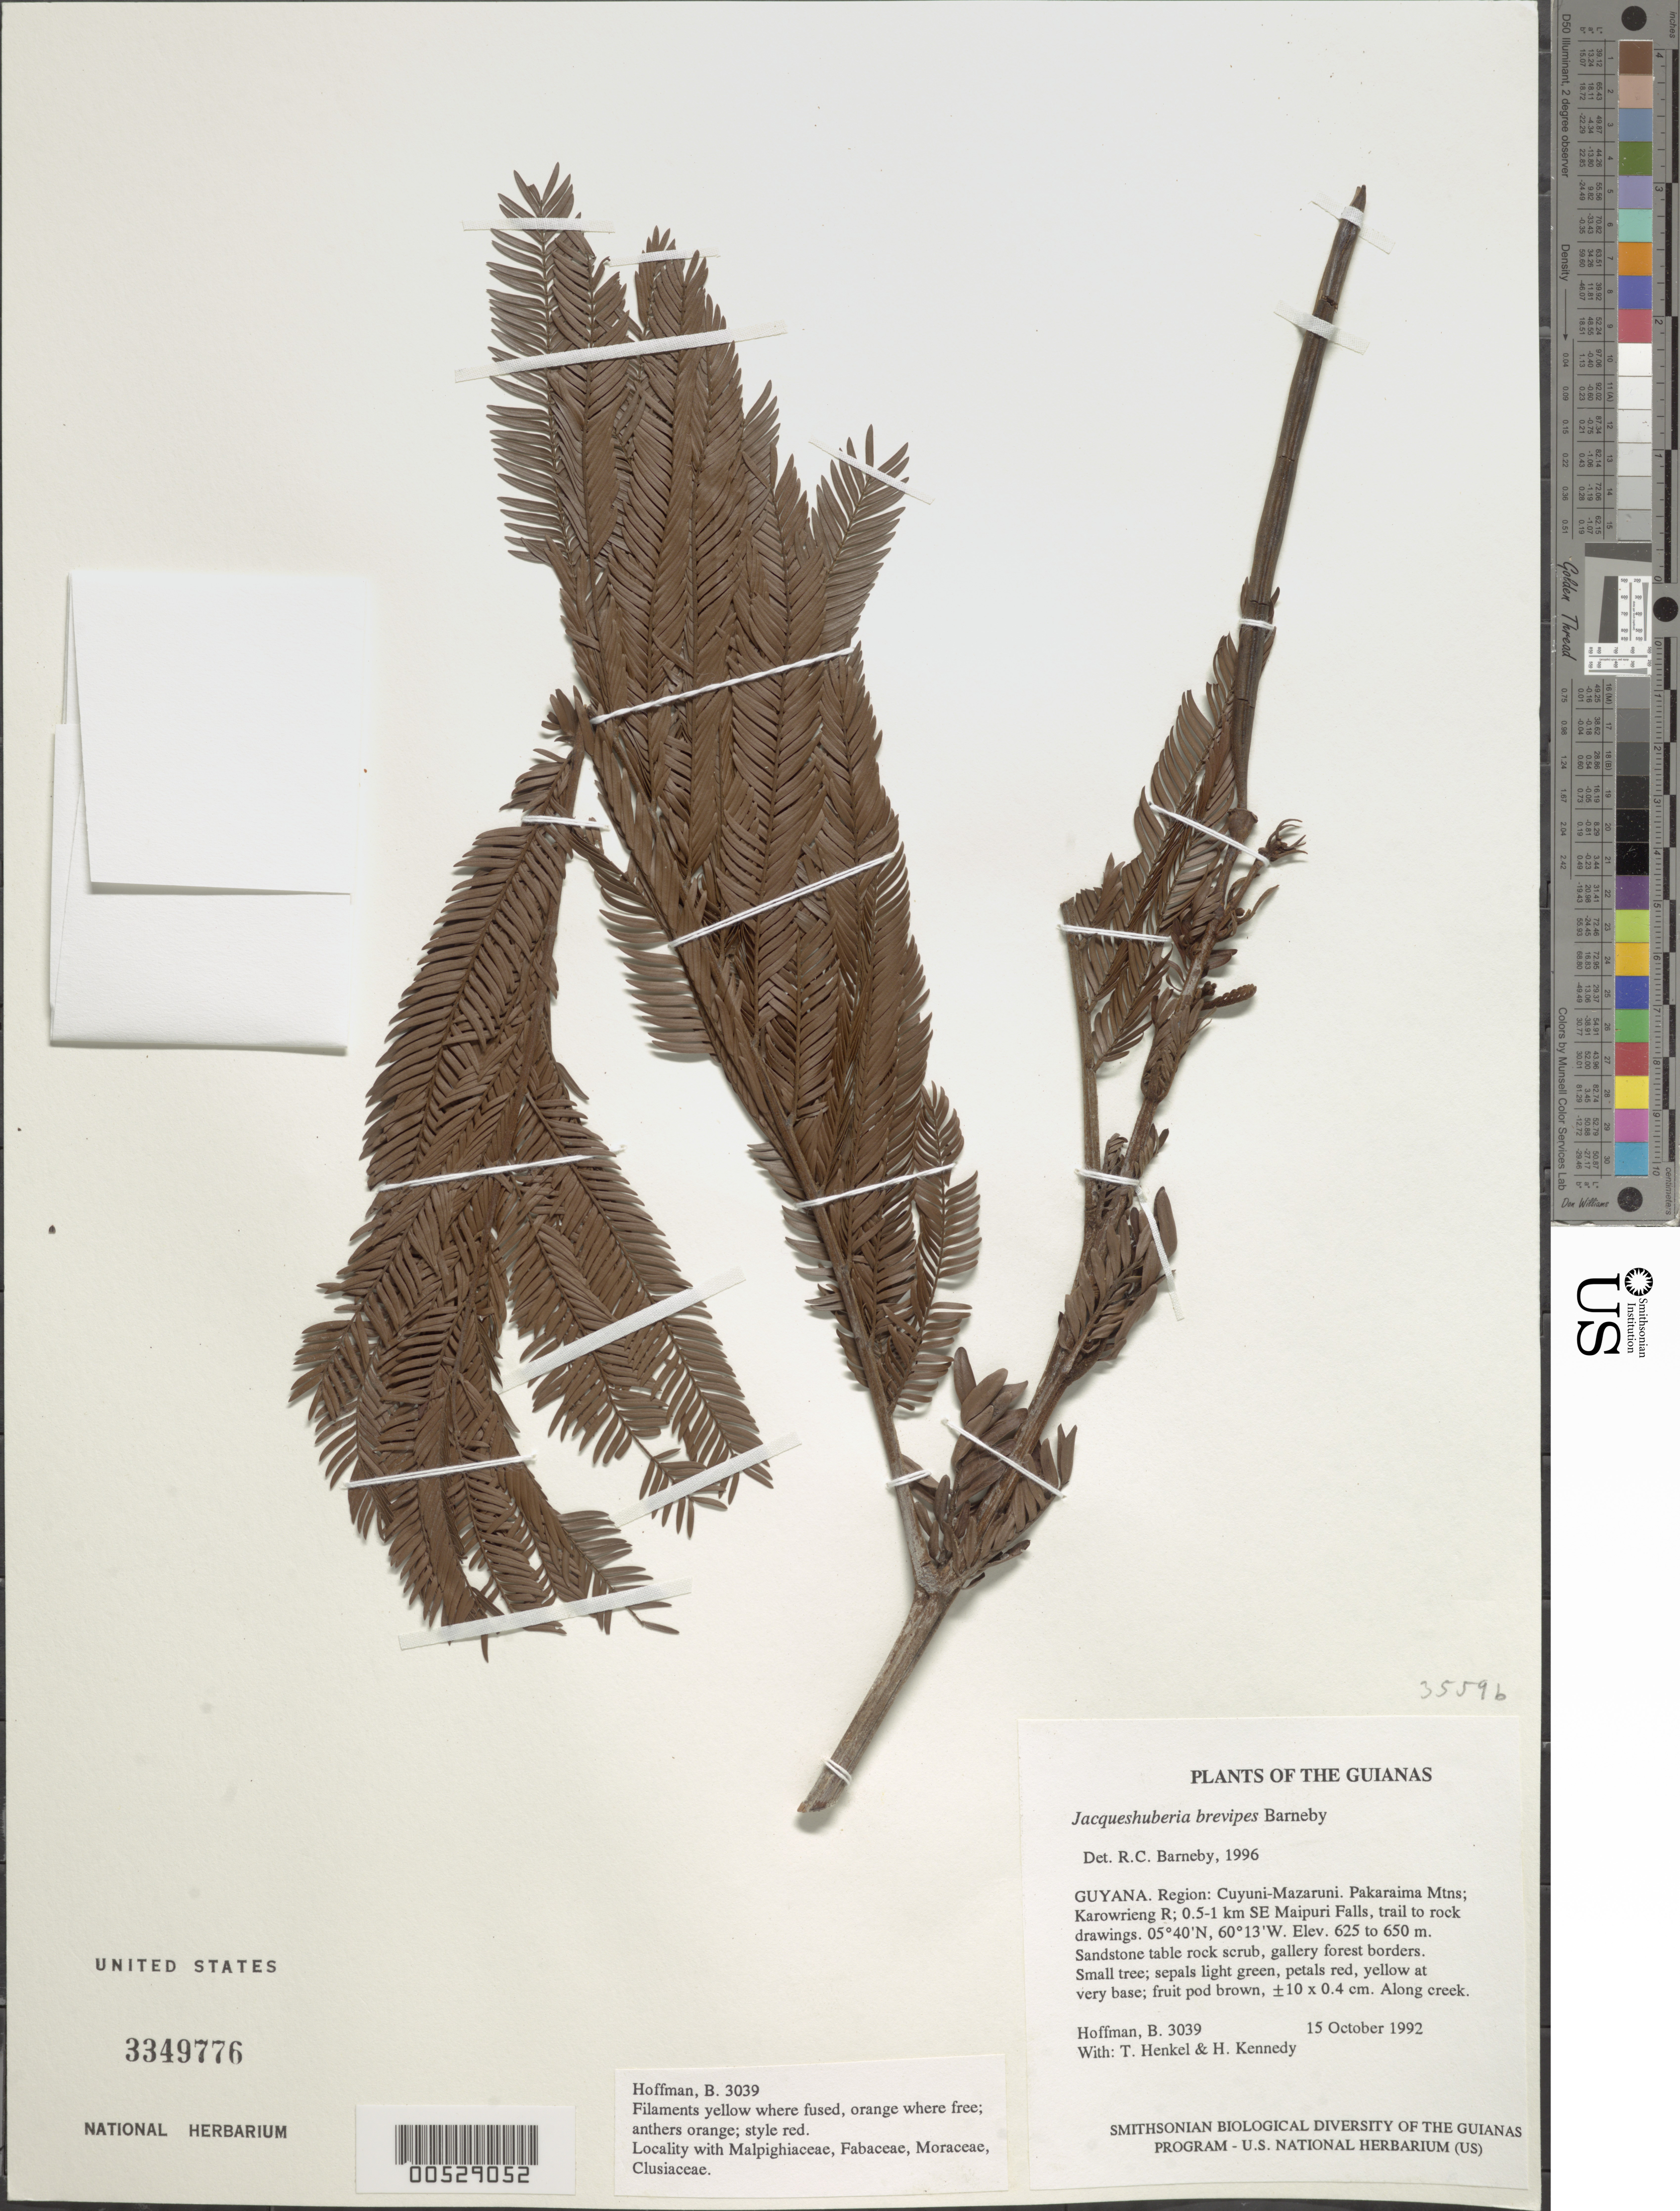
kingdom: Plantae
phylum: Tracheophyta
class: Magnoliopsida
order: Fabales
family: Fabaceae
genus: Jacqueshuberia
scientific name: Jacqueshuberia brevipes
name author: Barneby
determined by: Barneby, Rupert C., (NY)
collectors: B. Hoffman, T. Henkel & H. Kennedy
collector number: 3039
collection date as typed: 15 October 1992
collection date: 1992-10-15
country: Guyana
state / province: Cuyuni-Mazaruni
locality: Pakaraima Mountains; Karowrieng River; 0.5-1 km SE of Maipuri Falls, trail to rock drawings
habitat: Sandstone table rock scrub, gallery forest borders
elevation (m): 625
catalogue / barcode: US 3349776